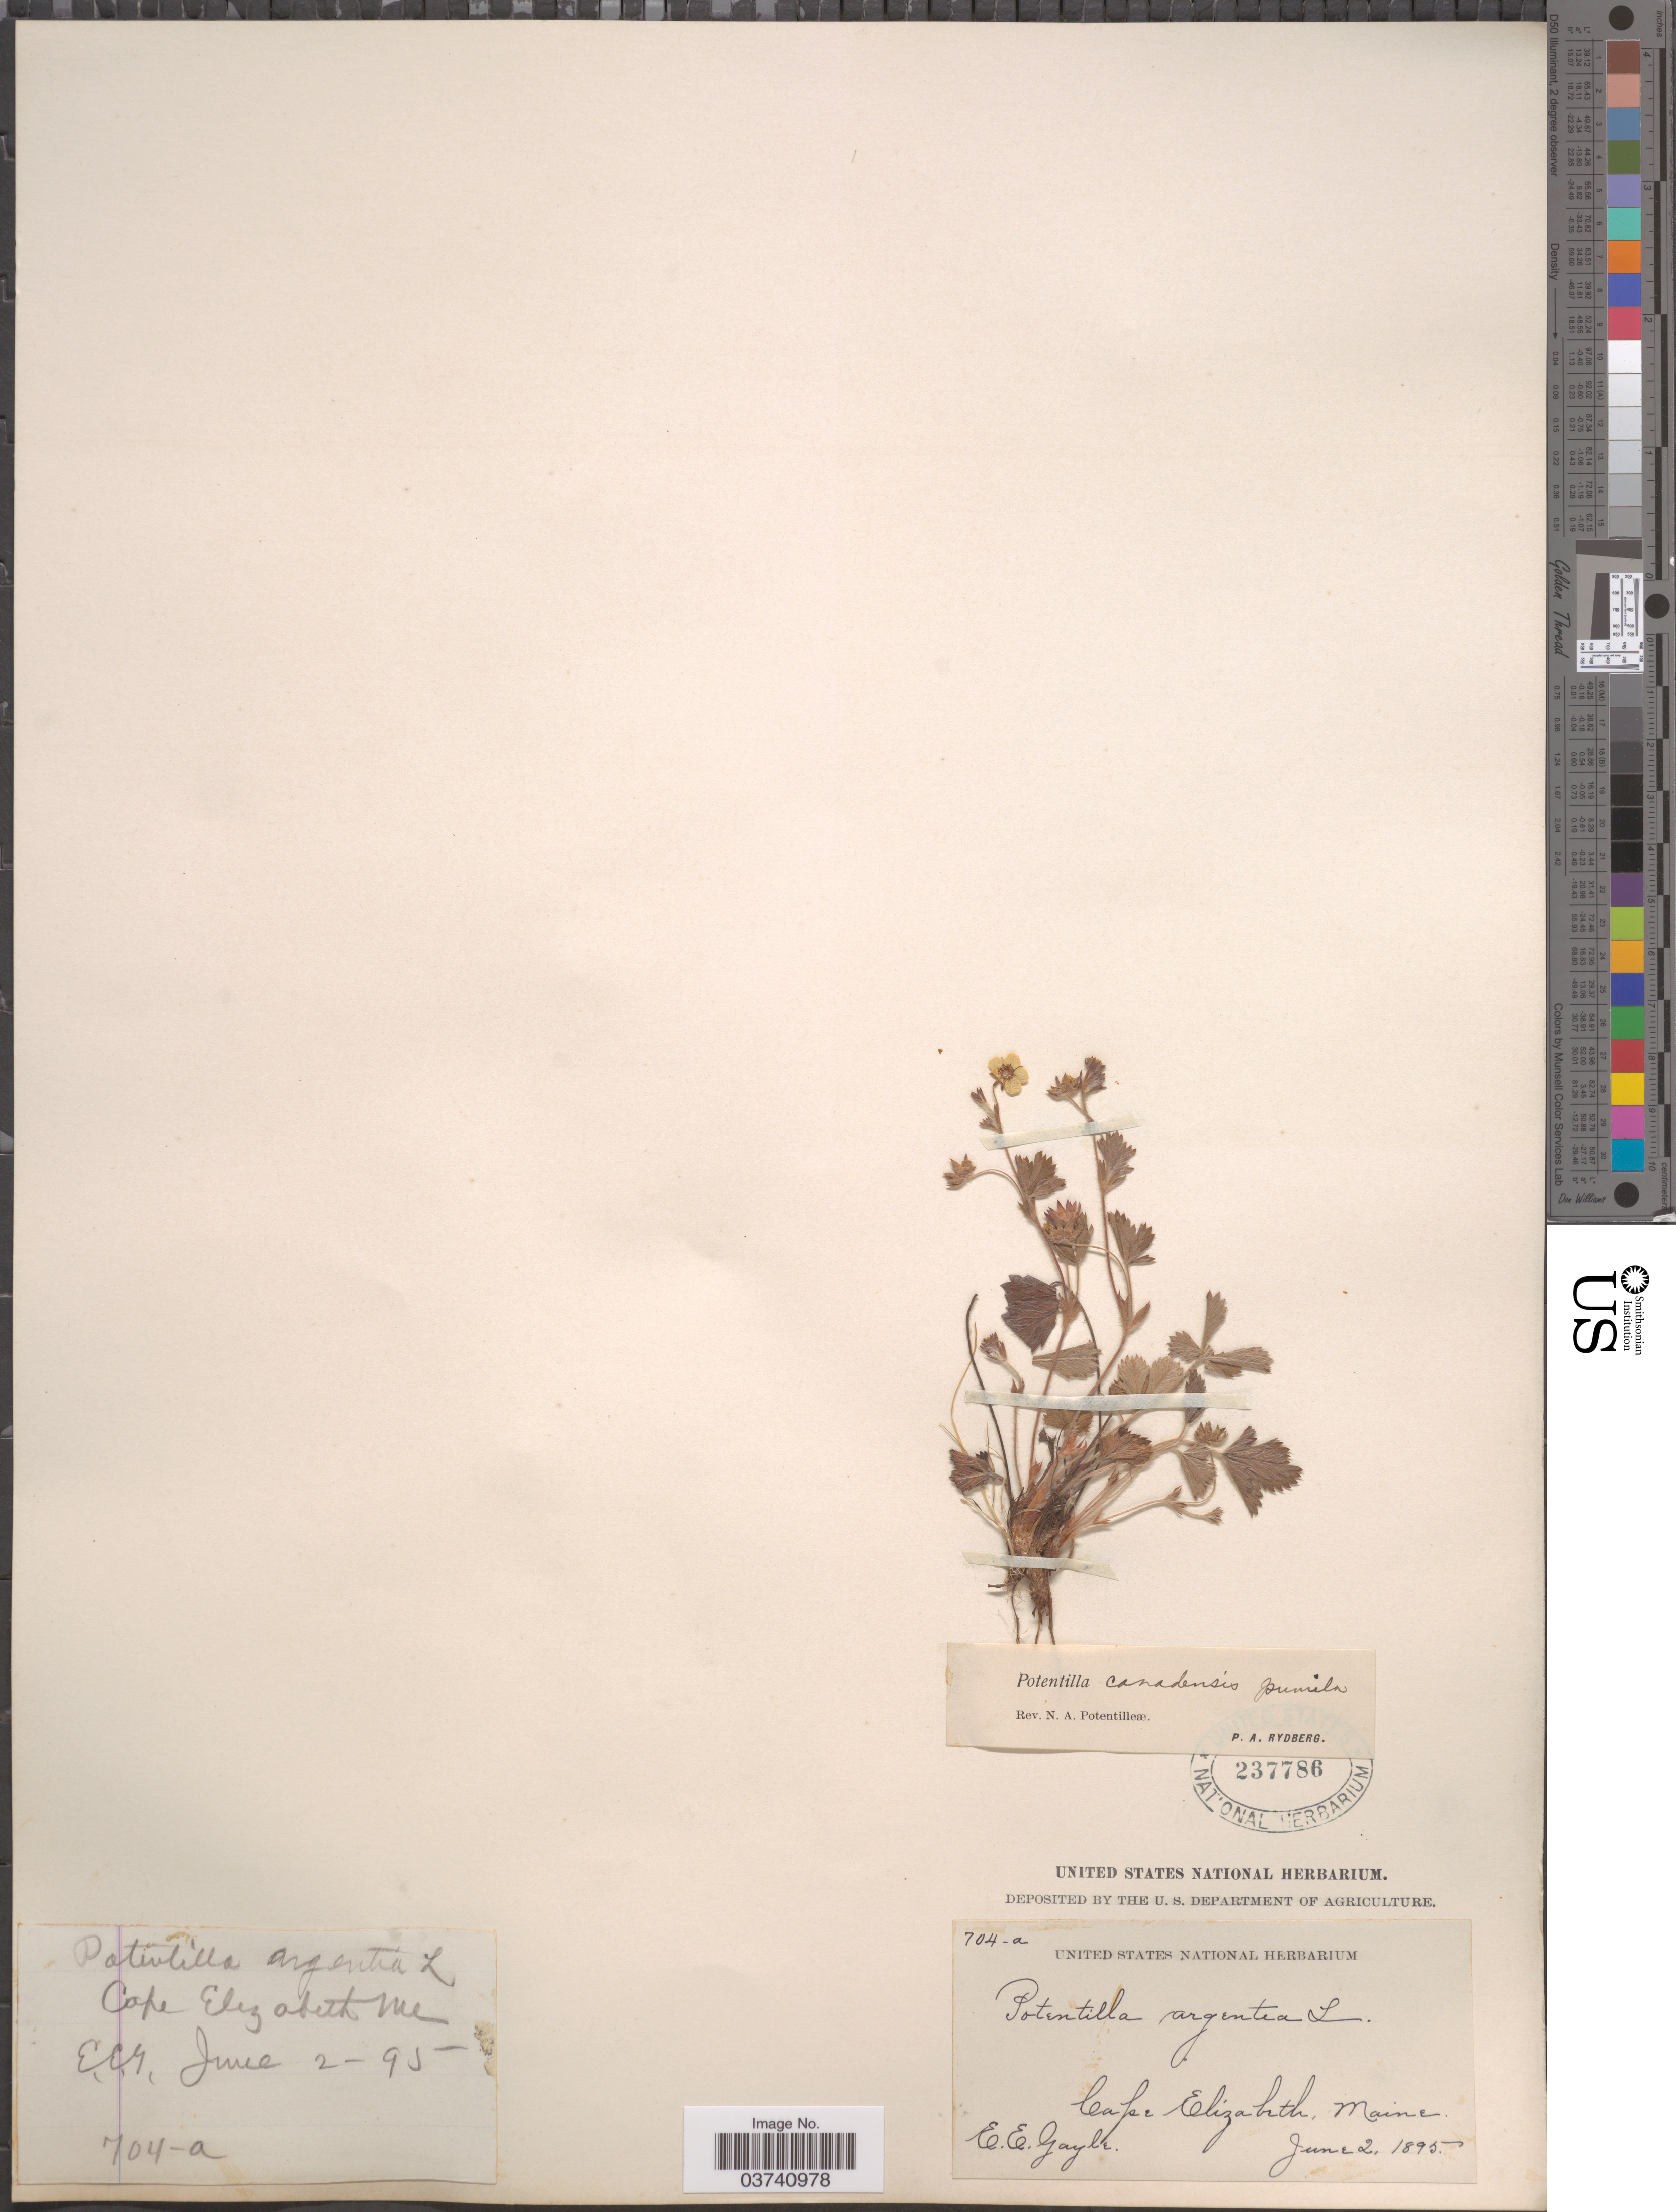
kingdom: Plantae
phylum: Tracheophyta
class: Magnoliopsida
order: Rosales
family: Rosaceae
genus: Potentilla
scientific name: Potentilla canadensis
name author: L.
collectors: E. Gayle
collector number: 704-a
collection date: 1895-06-02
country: United States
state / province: Maine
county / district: Cumberland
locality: Cape Elizabeth.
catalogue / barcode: US 237786